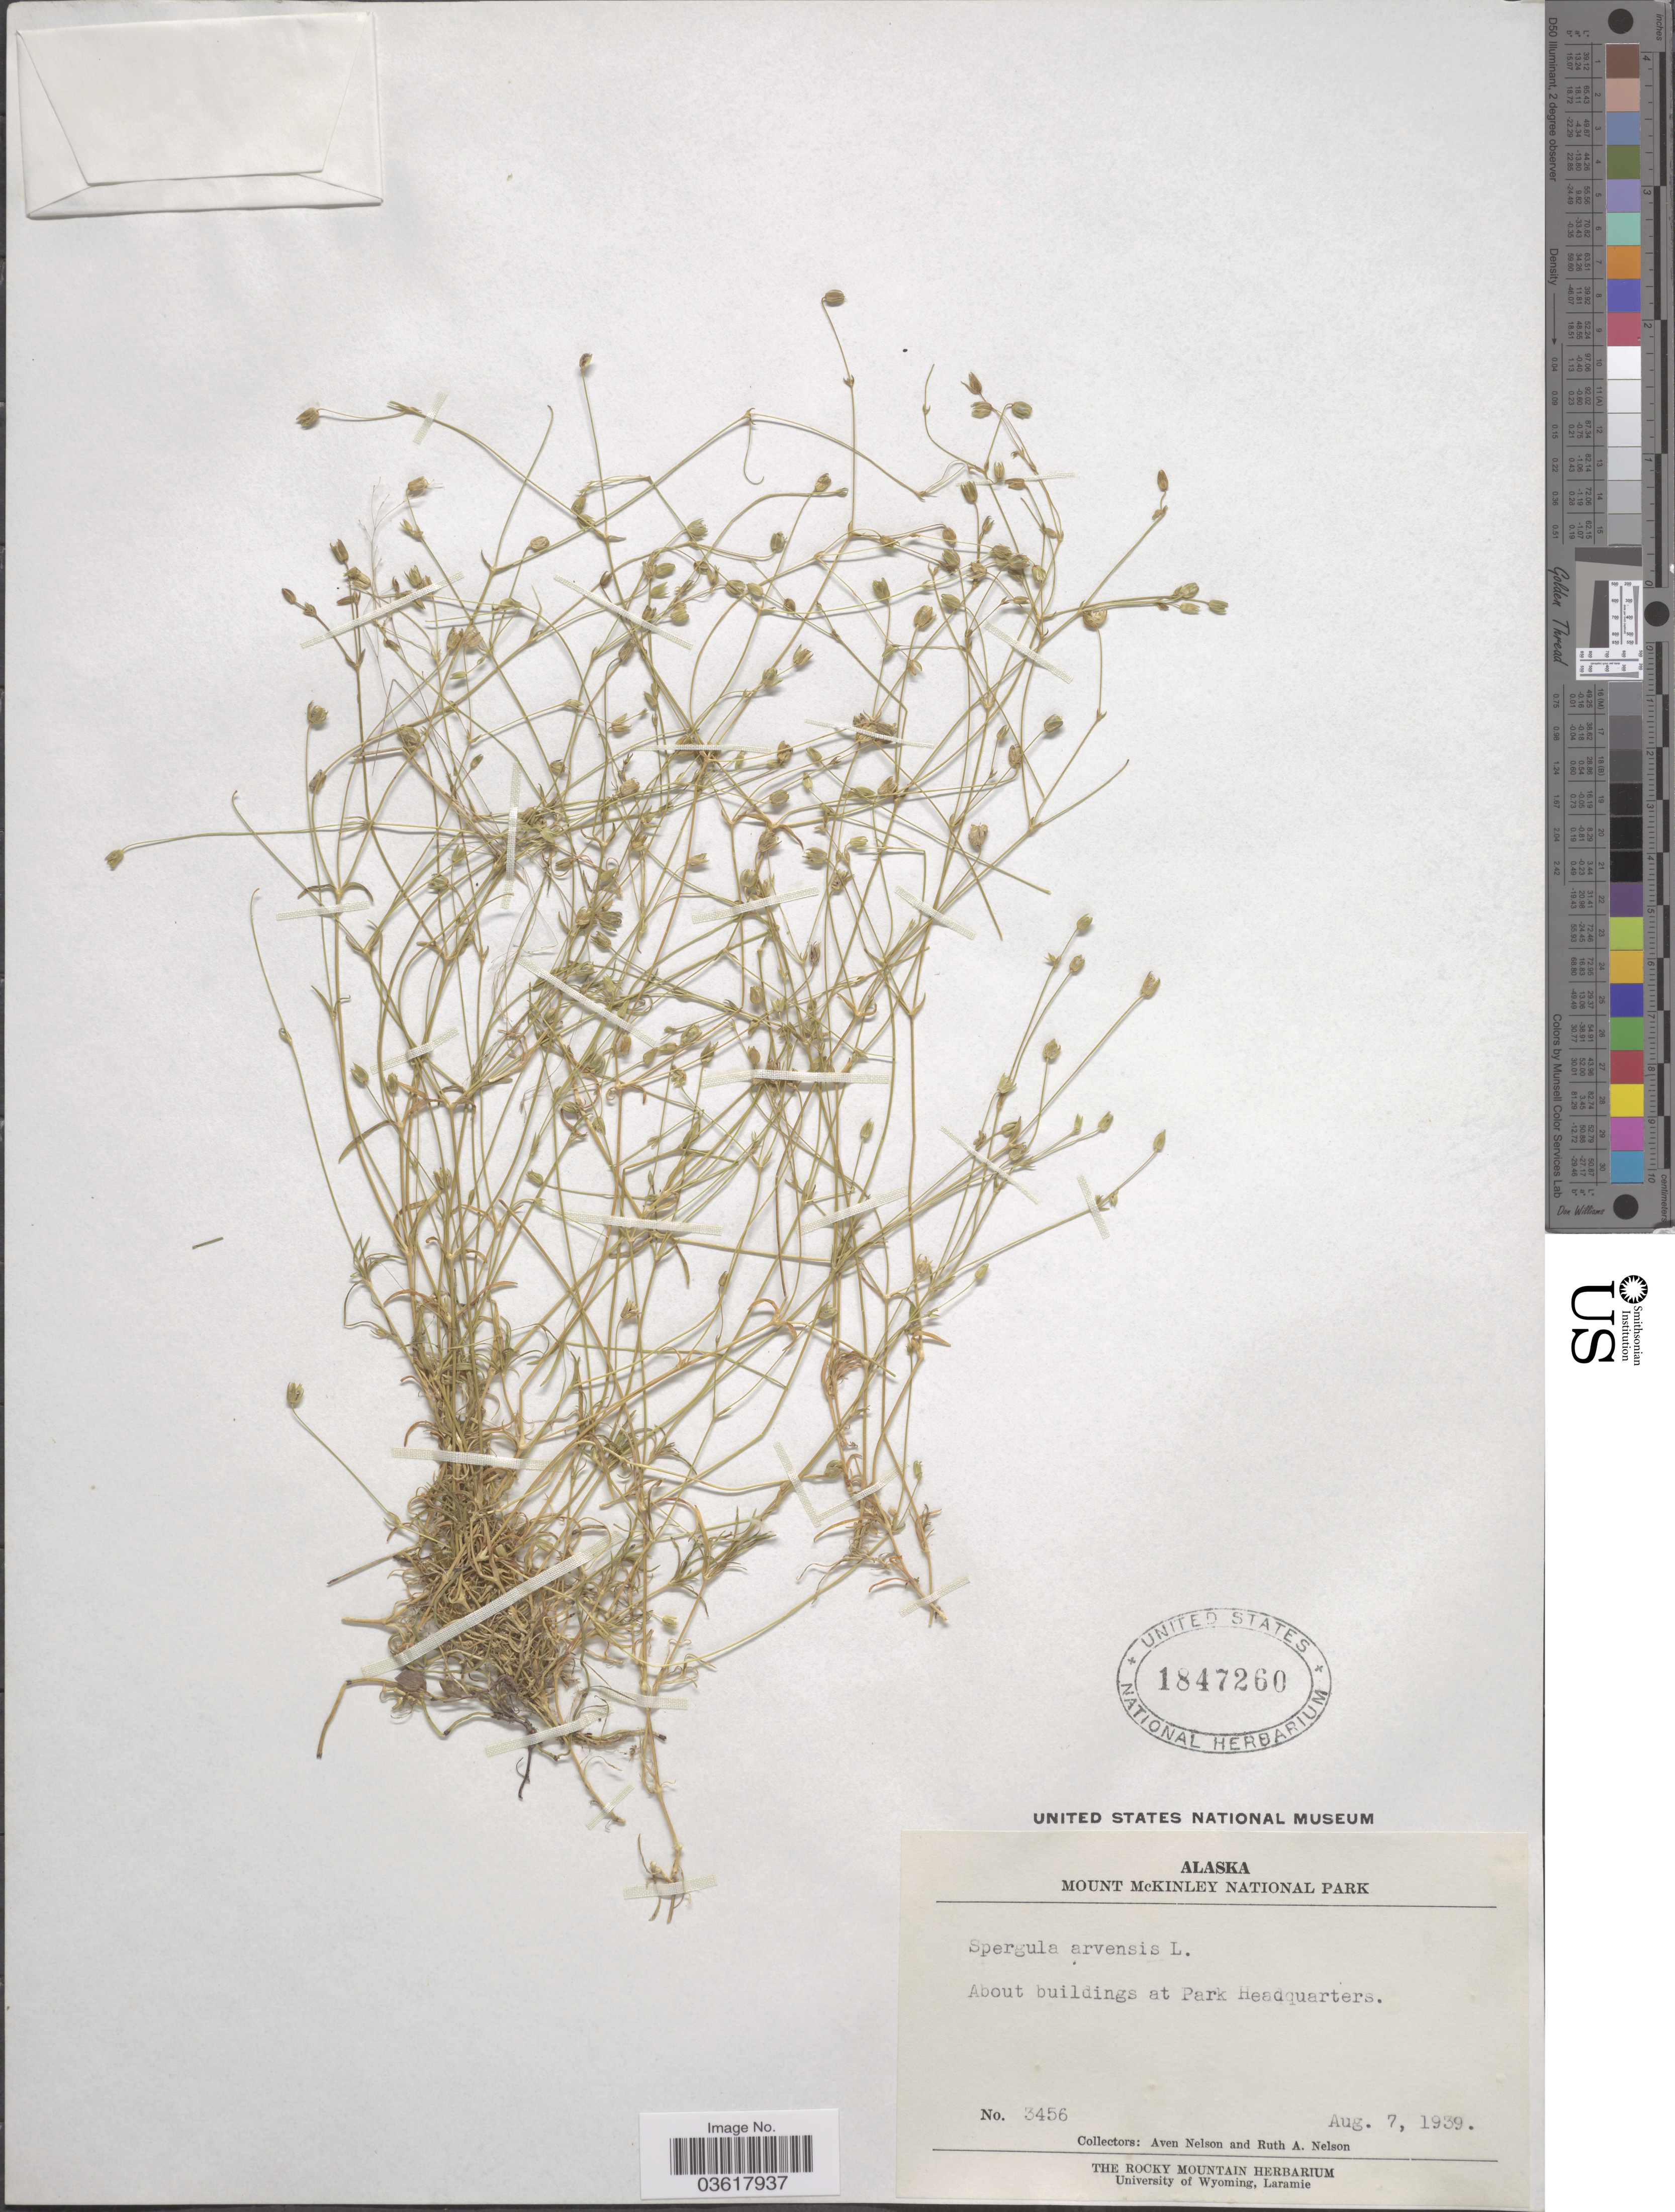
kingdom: Plantae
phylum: Tracheophyta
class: Magnoliopsida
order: Caryophyllales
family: Caryophyllaceae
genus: Spergula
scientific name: Spergula arvensis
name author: L.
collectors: A. Nelson & R. A. Nelson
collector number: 3456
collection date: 1939-08-07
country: United States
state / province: Alaska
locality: Mount McKinley National Park. About buildings at Park Headquarters.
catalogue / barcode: US 1847260